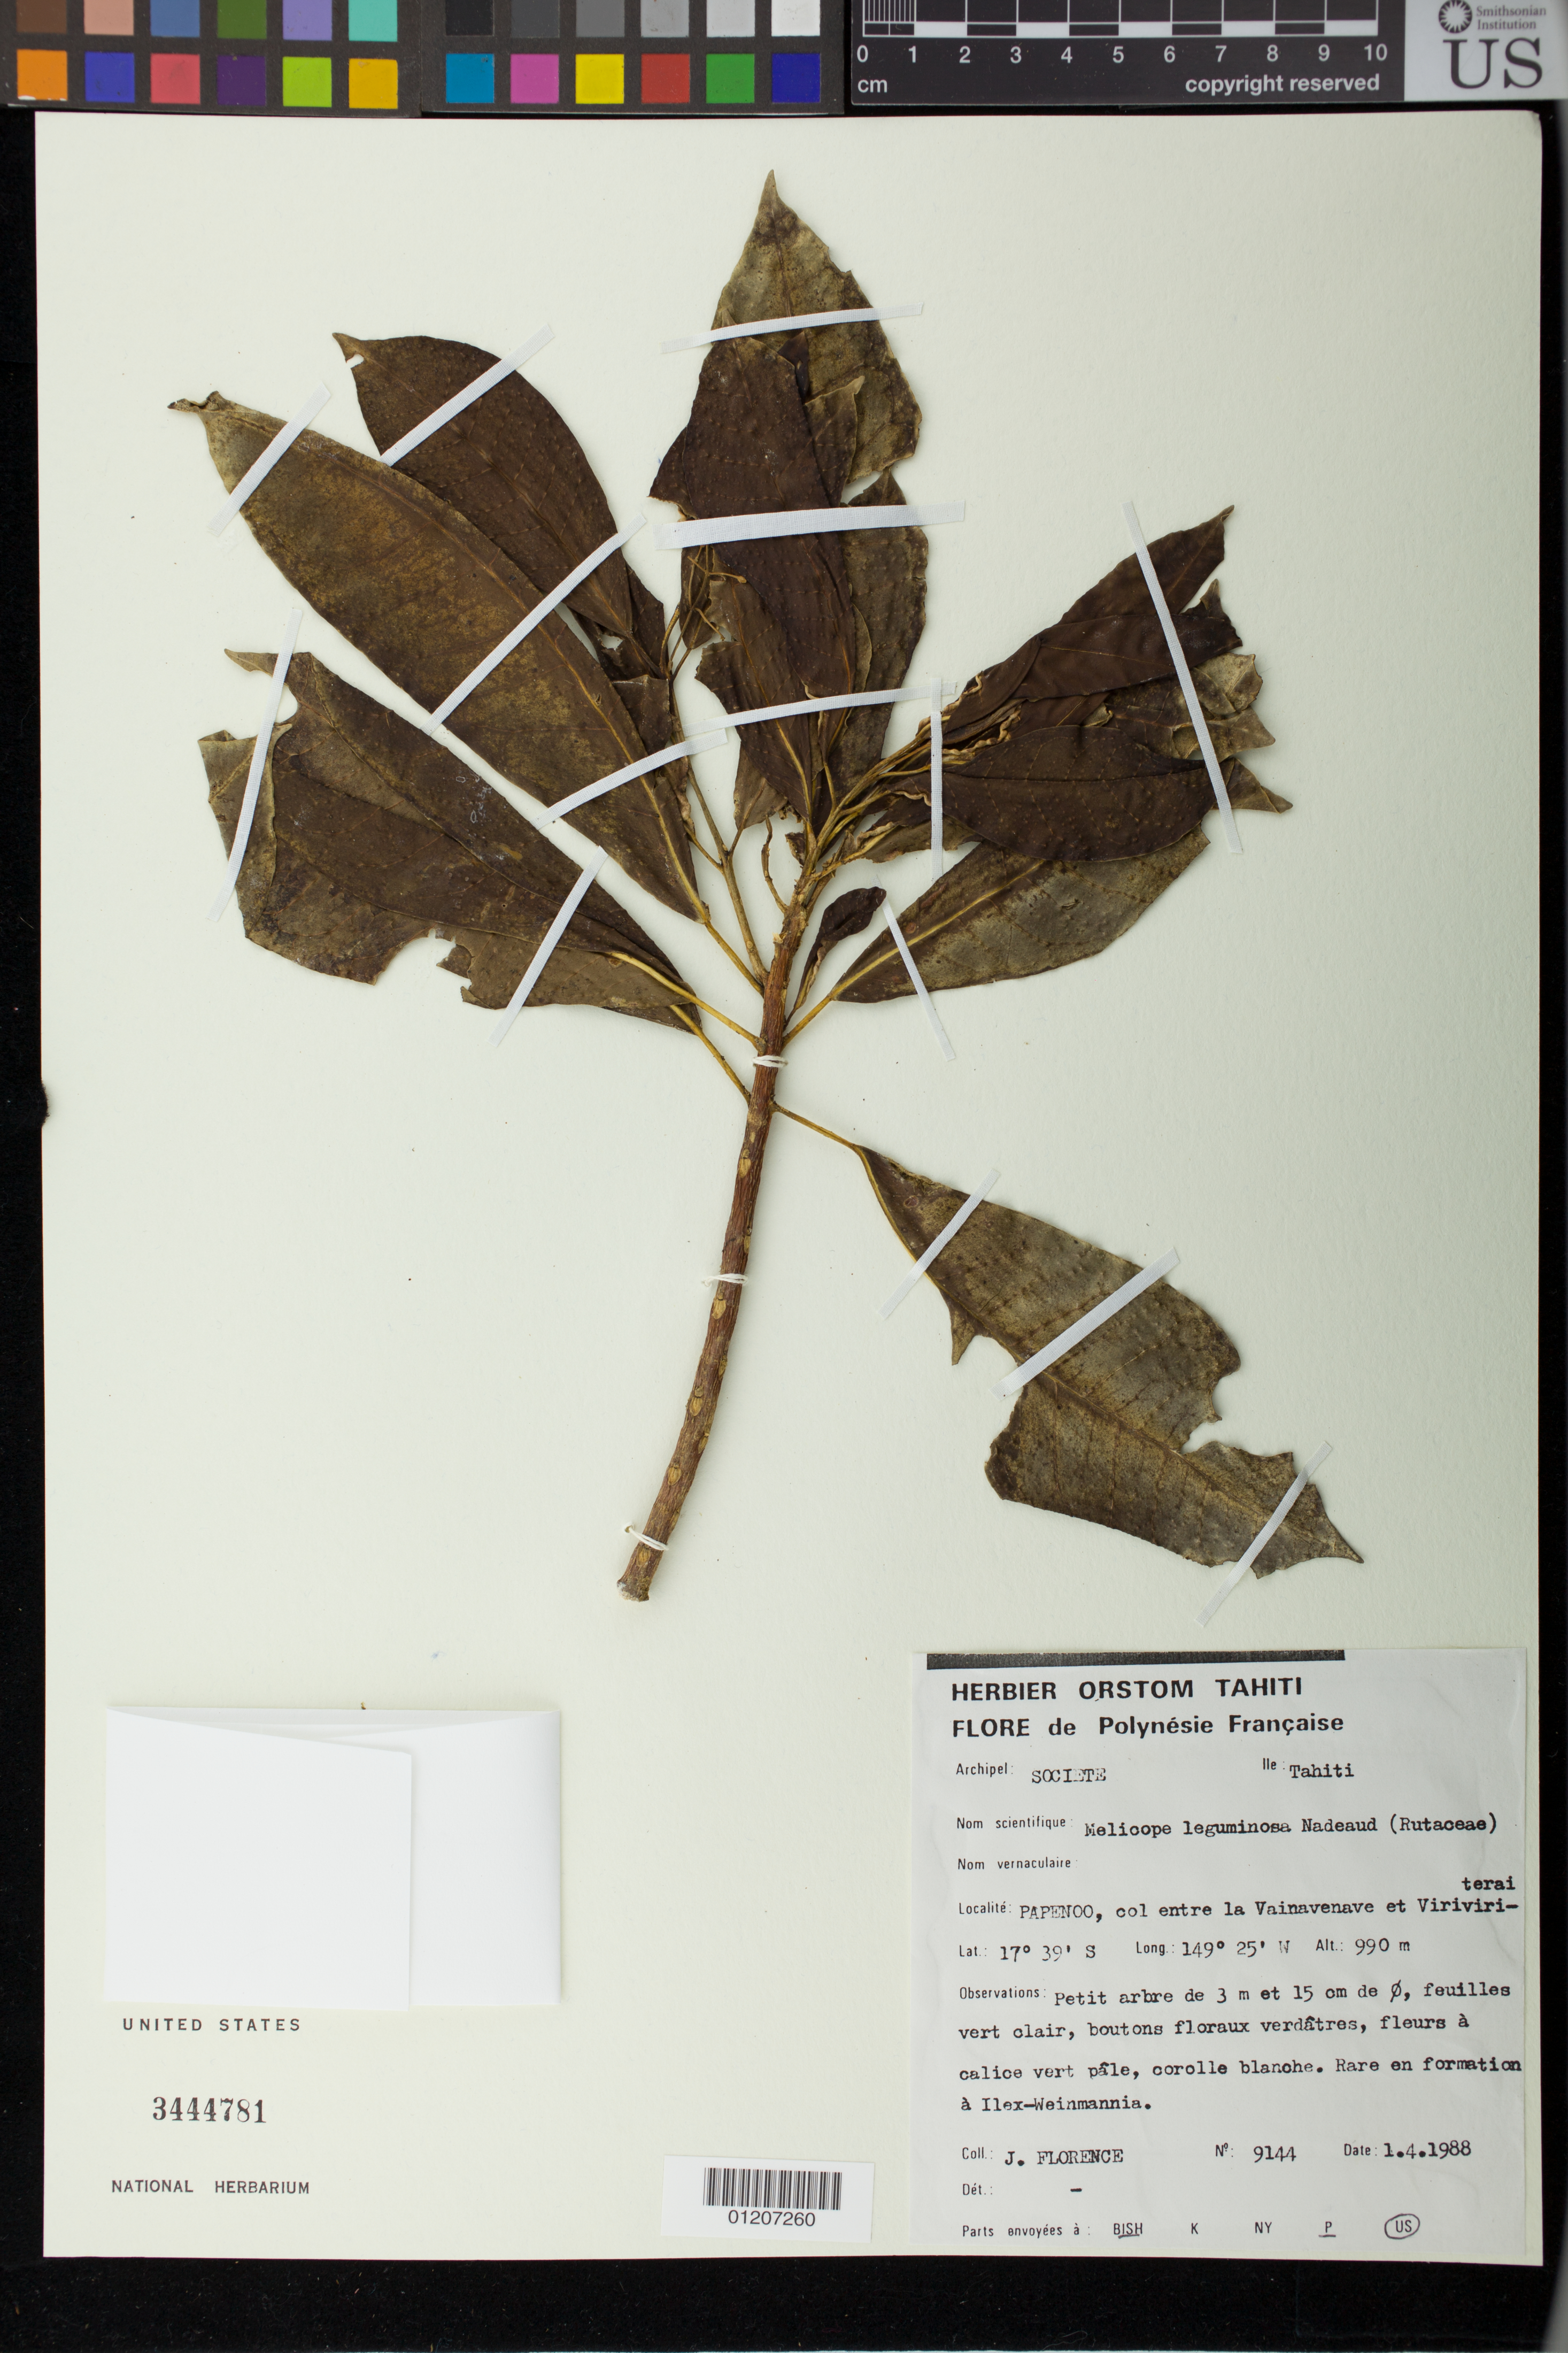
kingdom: Plantae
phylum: Tracheophyta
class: Magnoliopsida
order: Sapindales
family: Rutaceae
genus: Melicope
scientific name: Melicope leguminosa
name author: Nadeaud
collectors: J. Florence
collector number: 9144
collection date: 1988-04-01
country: French Polynesia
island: Tahiti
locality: Papenoo, col entre la Vainavenave et Viriviri-terai.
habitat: en formation à Ilex-Weinmannia.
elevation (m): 990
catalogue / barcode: US 3444781